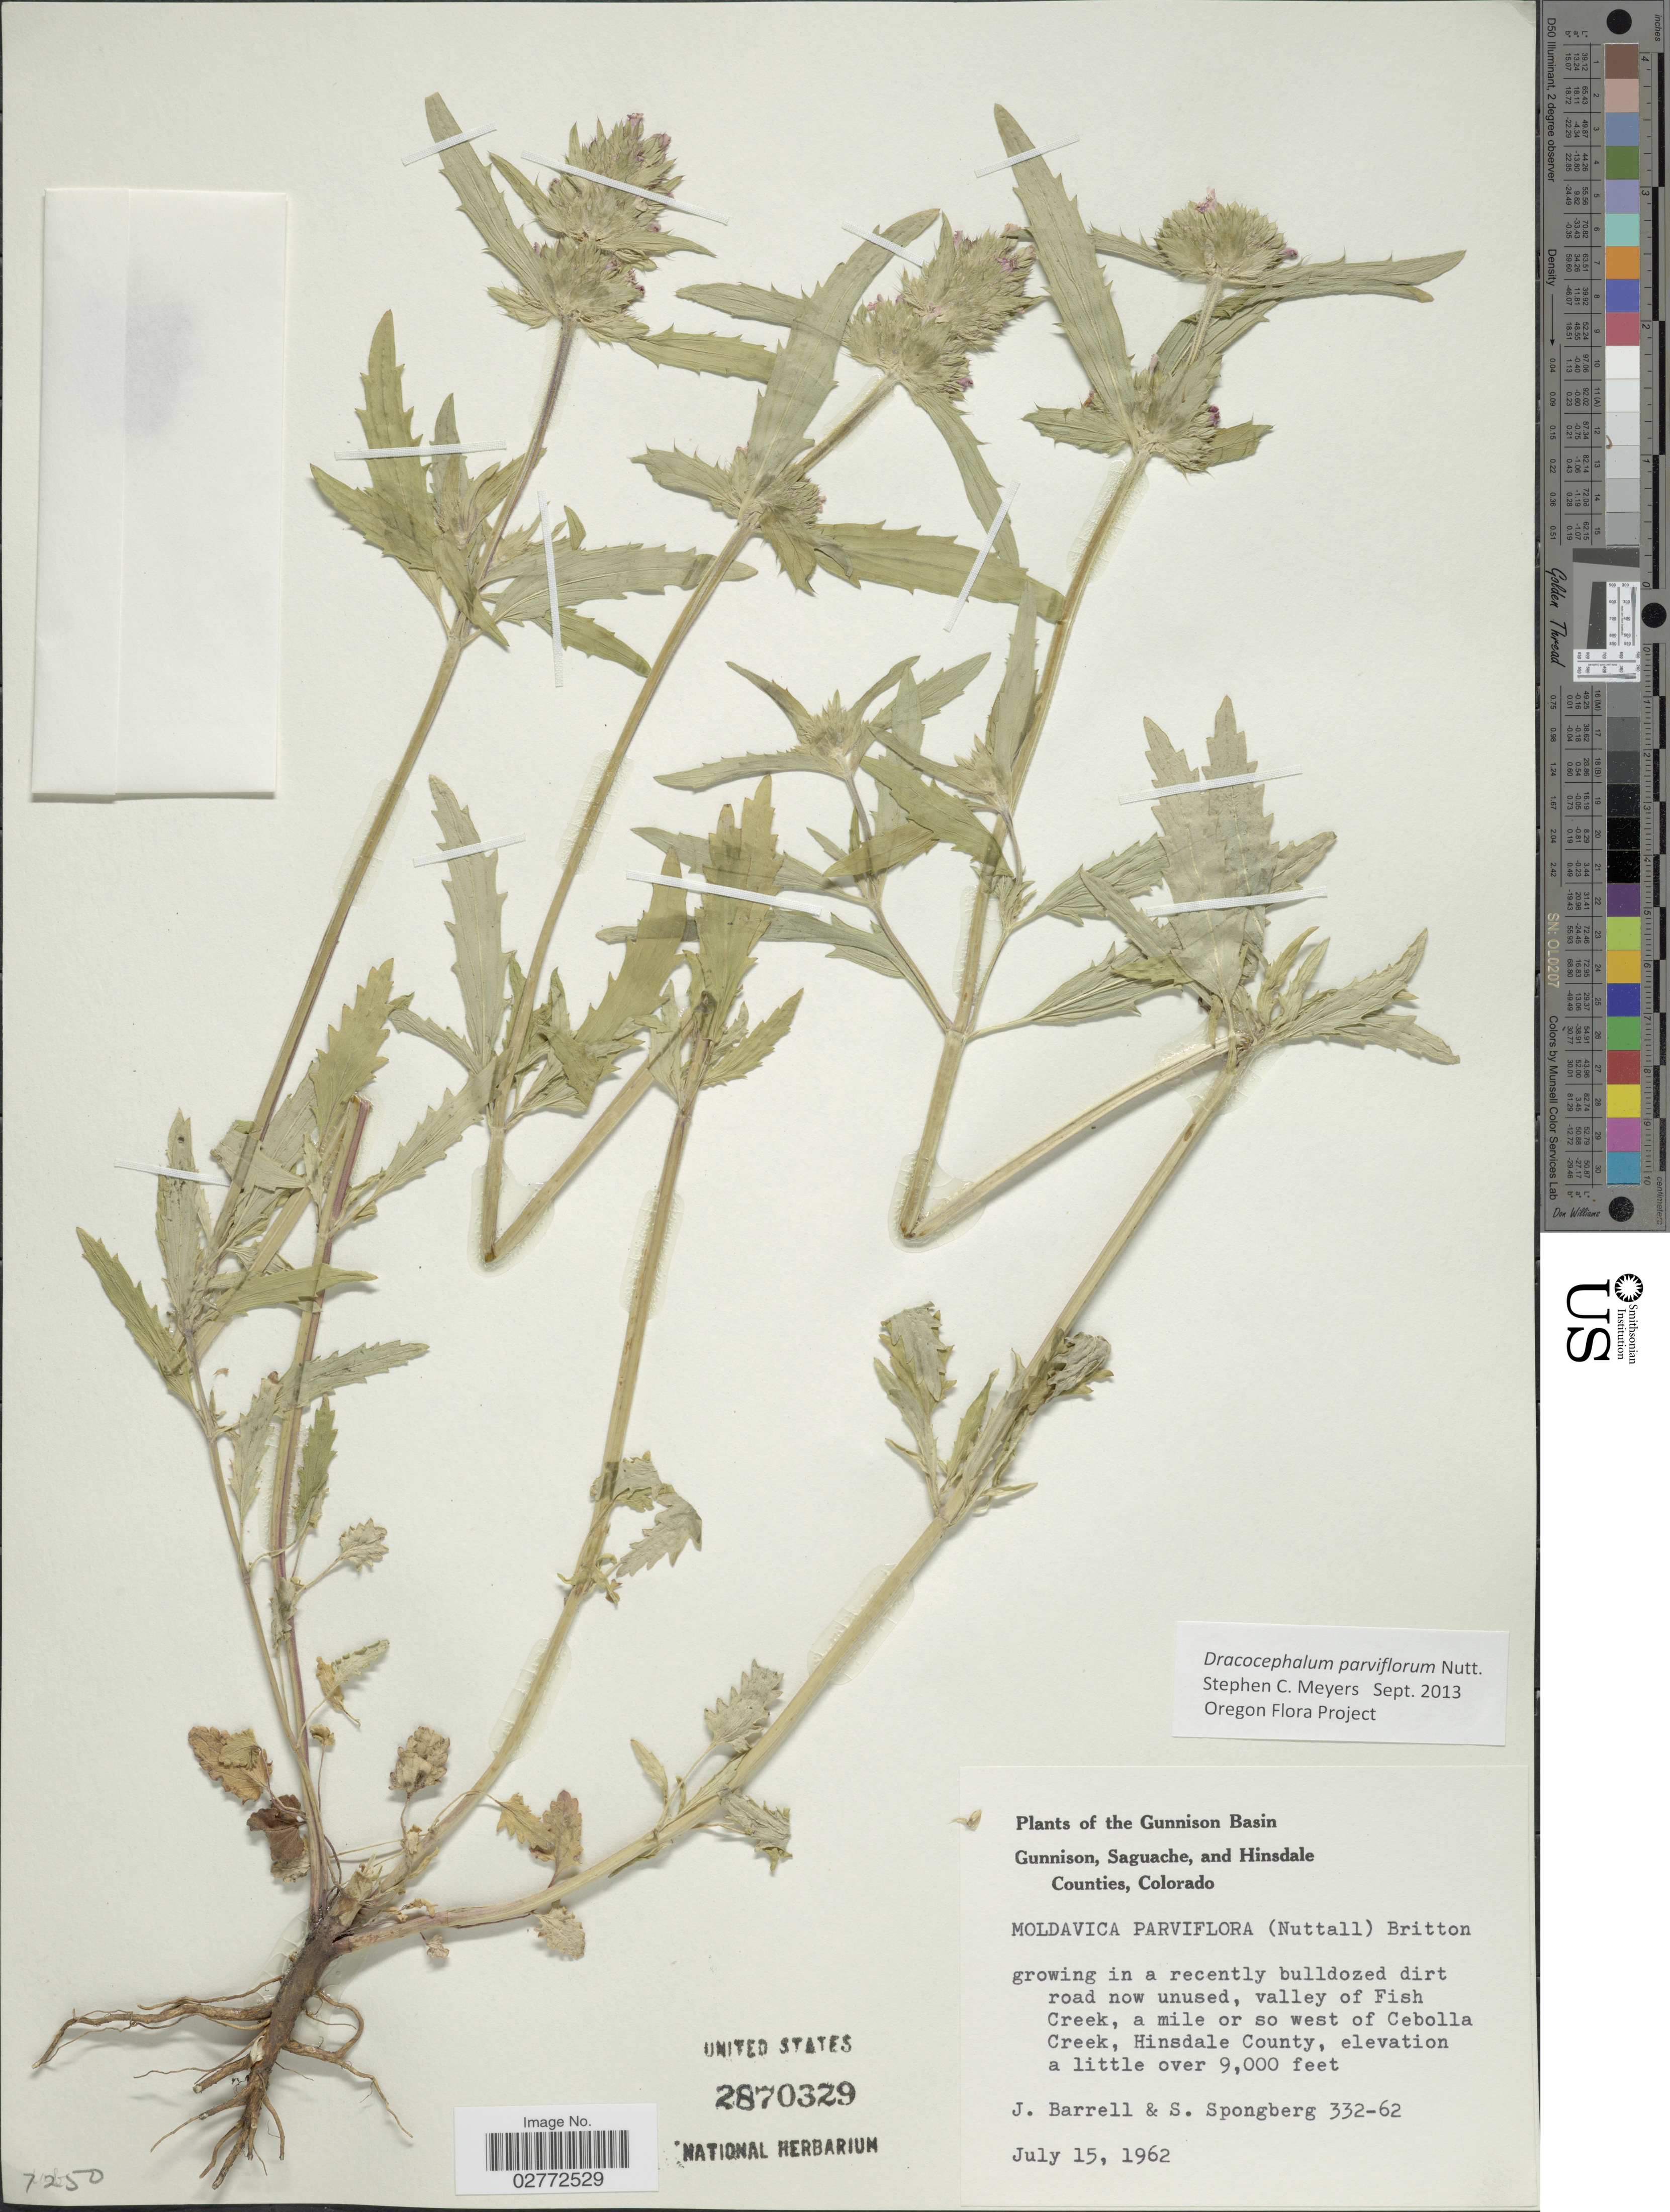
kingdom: Plantae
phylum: Tracheophyta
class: Magnoliopsida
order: Lamiales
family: Lamiaceae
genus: Dracocephalum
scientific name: Dracocephalum parviflorum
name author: Nutt.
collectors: J. Barrell & S. A.Spongberg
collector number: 332-62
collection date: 1962-07-15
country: United States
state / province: Colorado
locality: Gunnison Basin. Growing in a recently bulldozed dirt road now unused, valley of Fish Creek, a mile or so west of Cebolla Creek, Hinsdale County.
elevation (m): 2743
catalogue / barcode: US 2870329